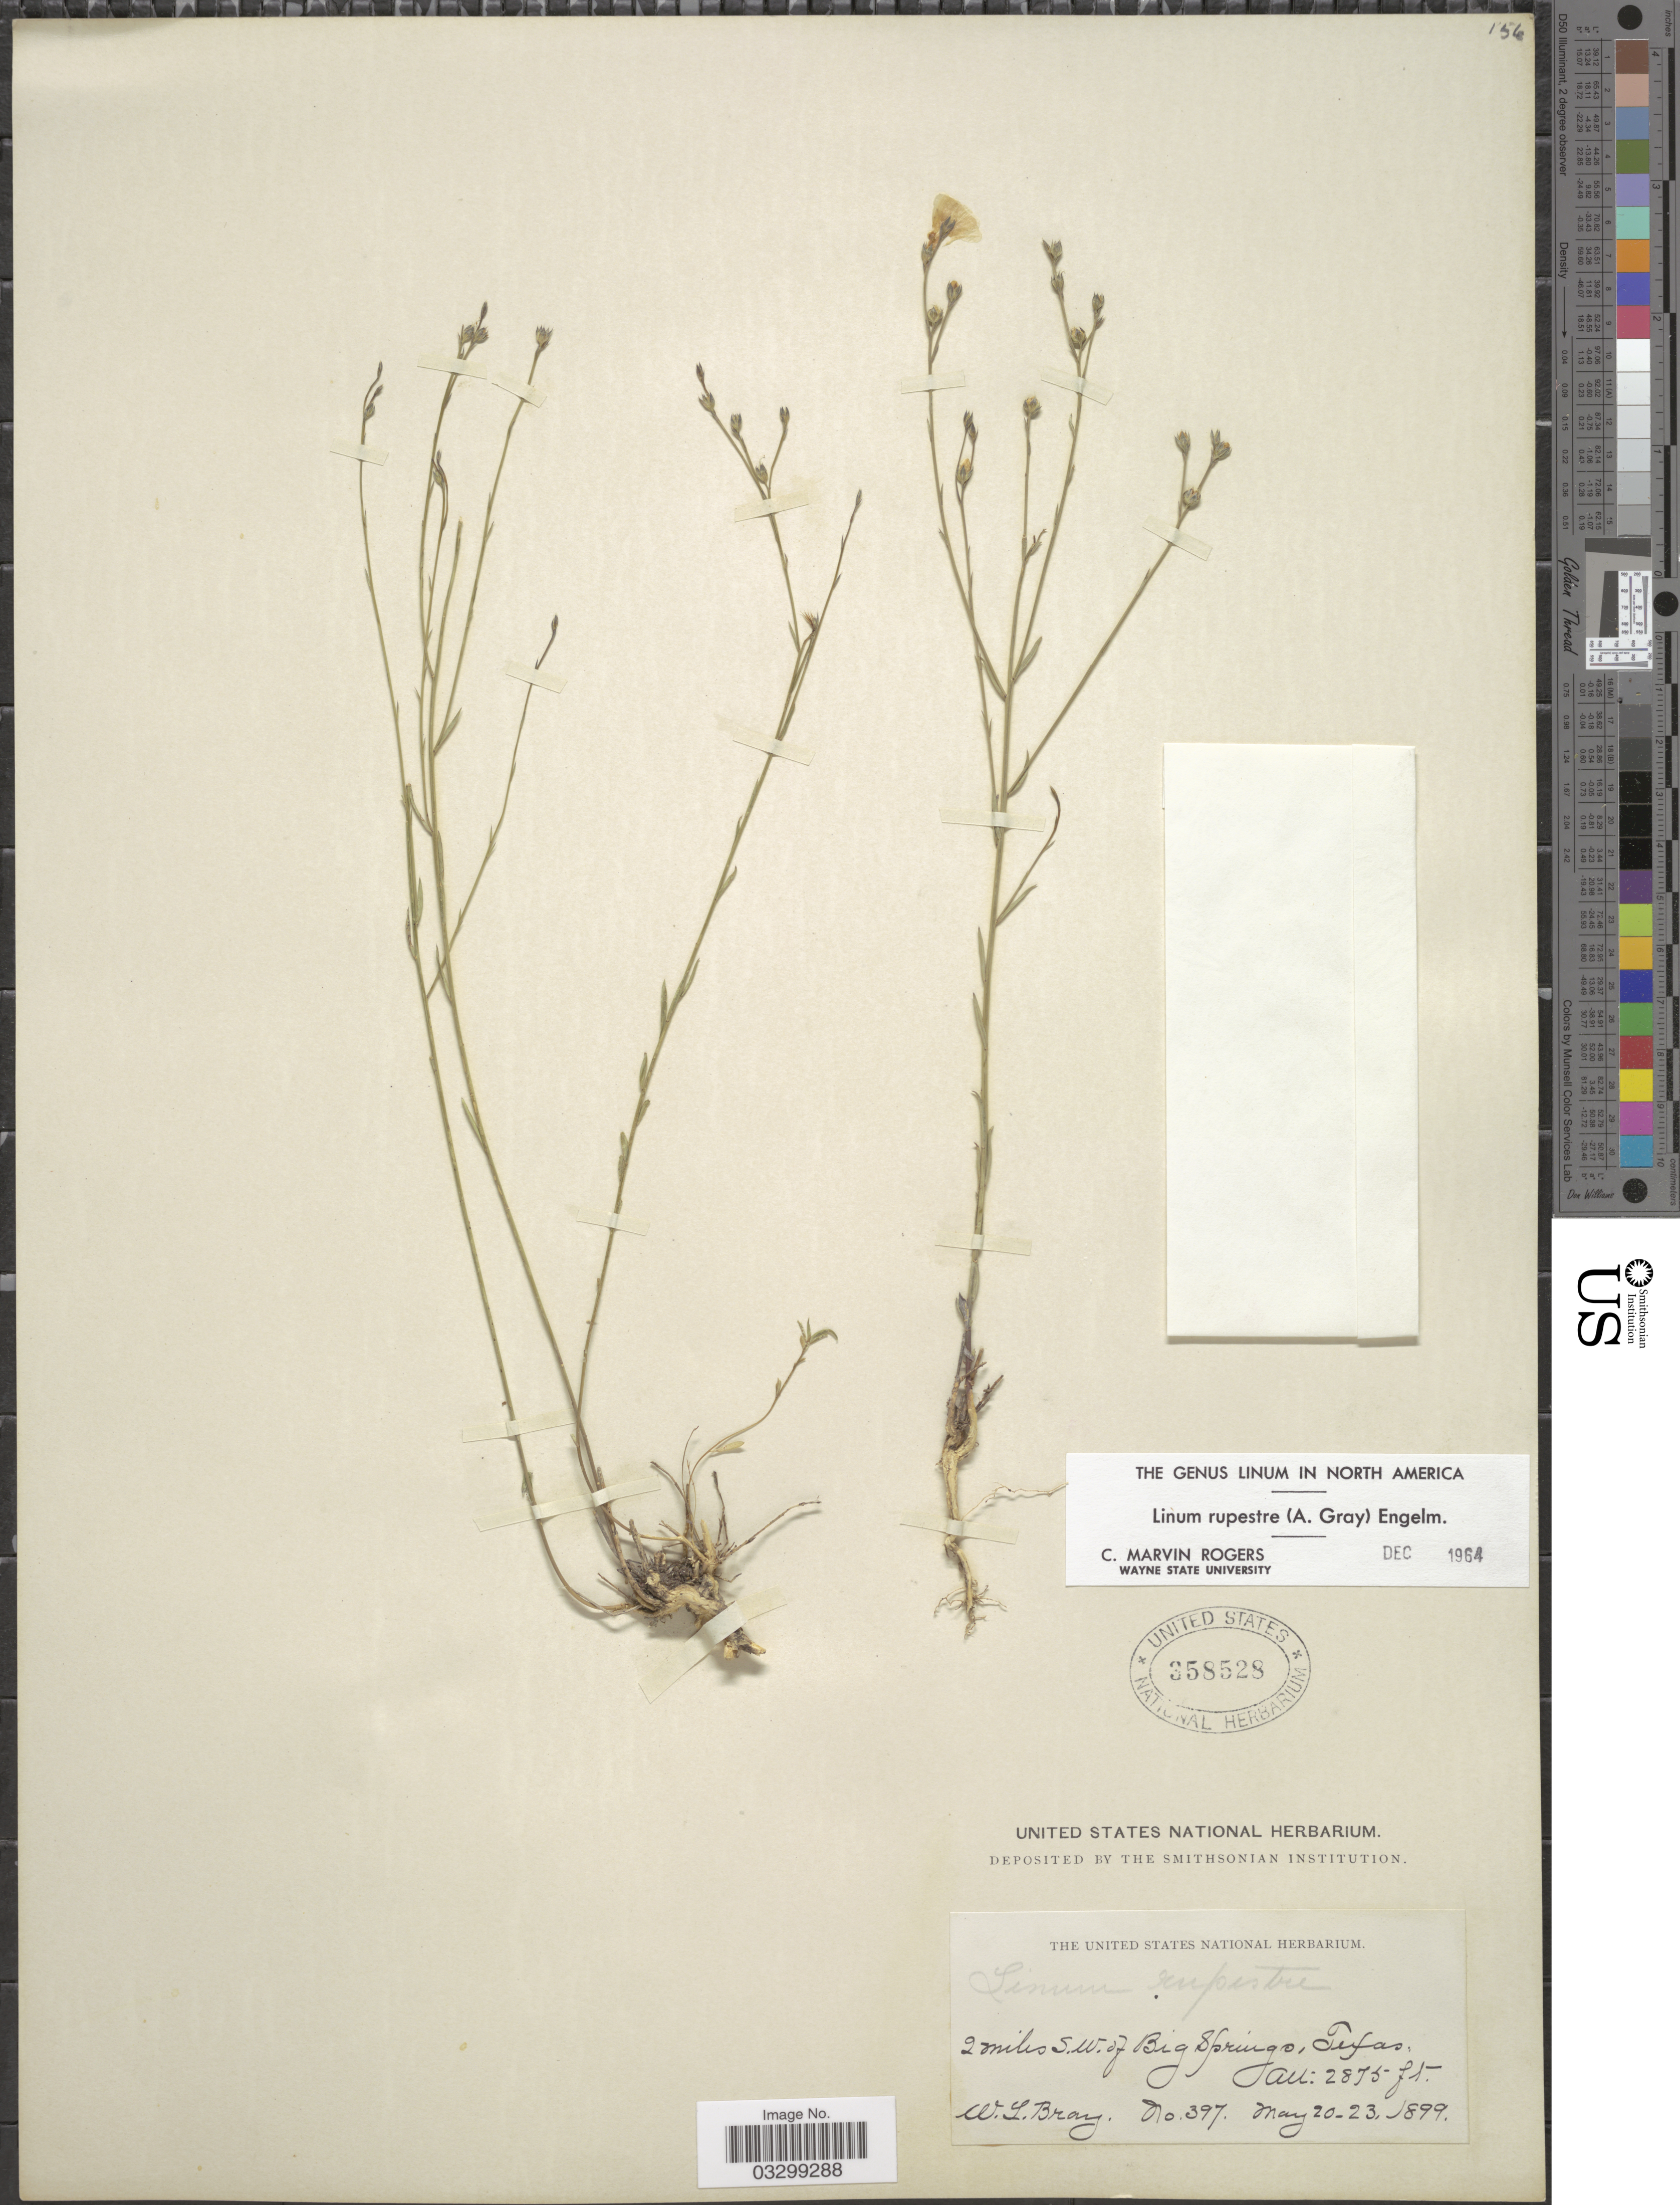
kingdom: Plantae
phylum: Tracheophyta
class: Magnoliopsida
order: Malpighiales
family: Linaceae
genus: Linum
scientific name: Linum rupestre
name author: Engelm.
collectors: W. L. Bray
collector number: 397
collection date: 1899-05-20/1899-05-23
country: United States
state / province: Texas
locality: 2 miles S.W. of Big Springs.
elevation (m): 876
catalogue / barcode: US 358528